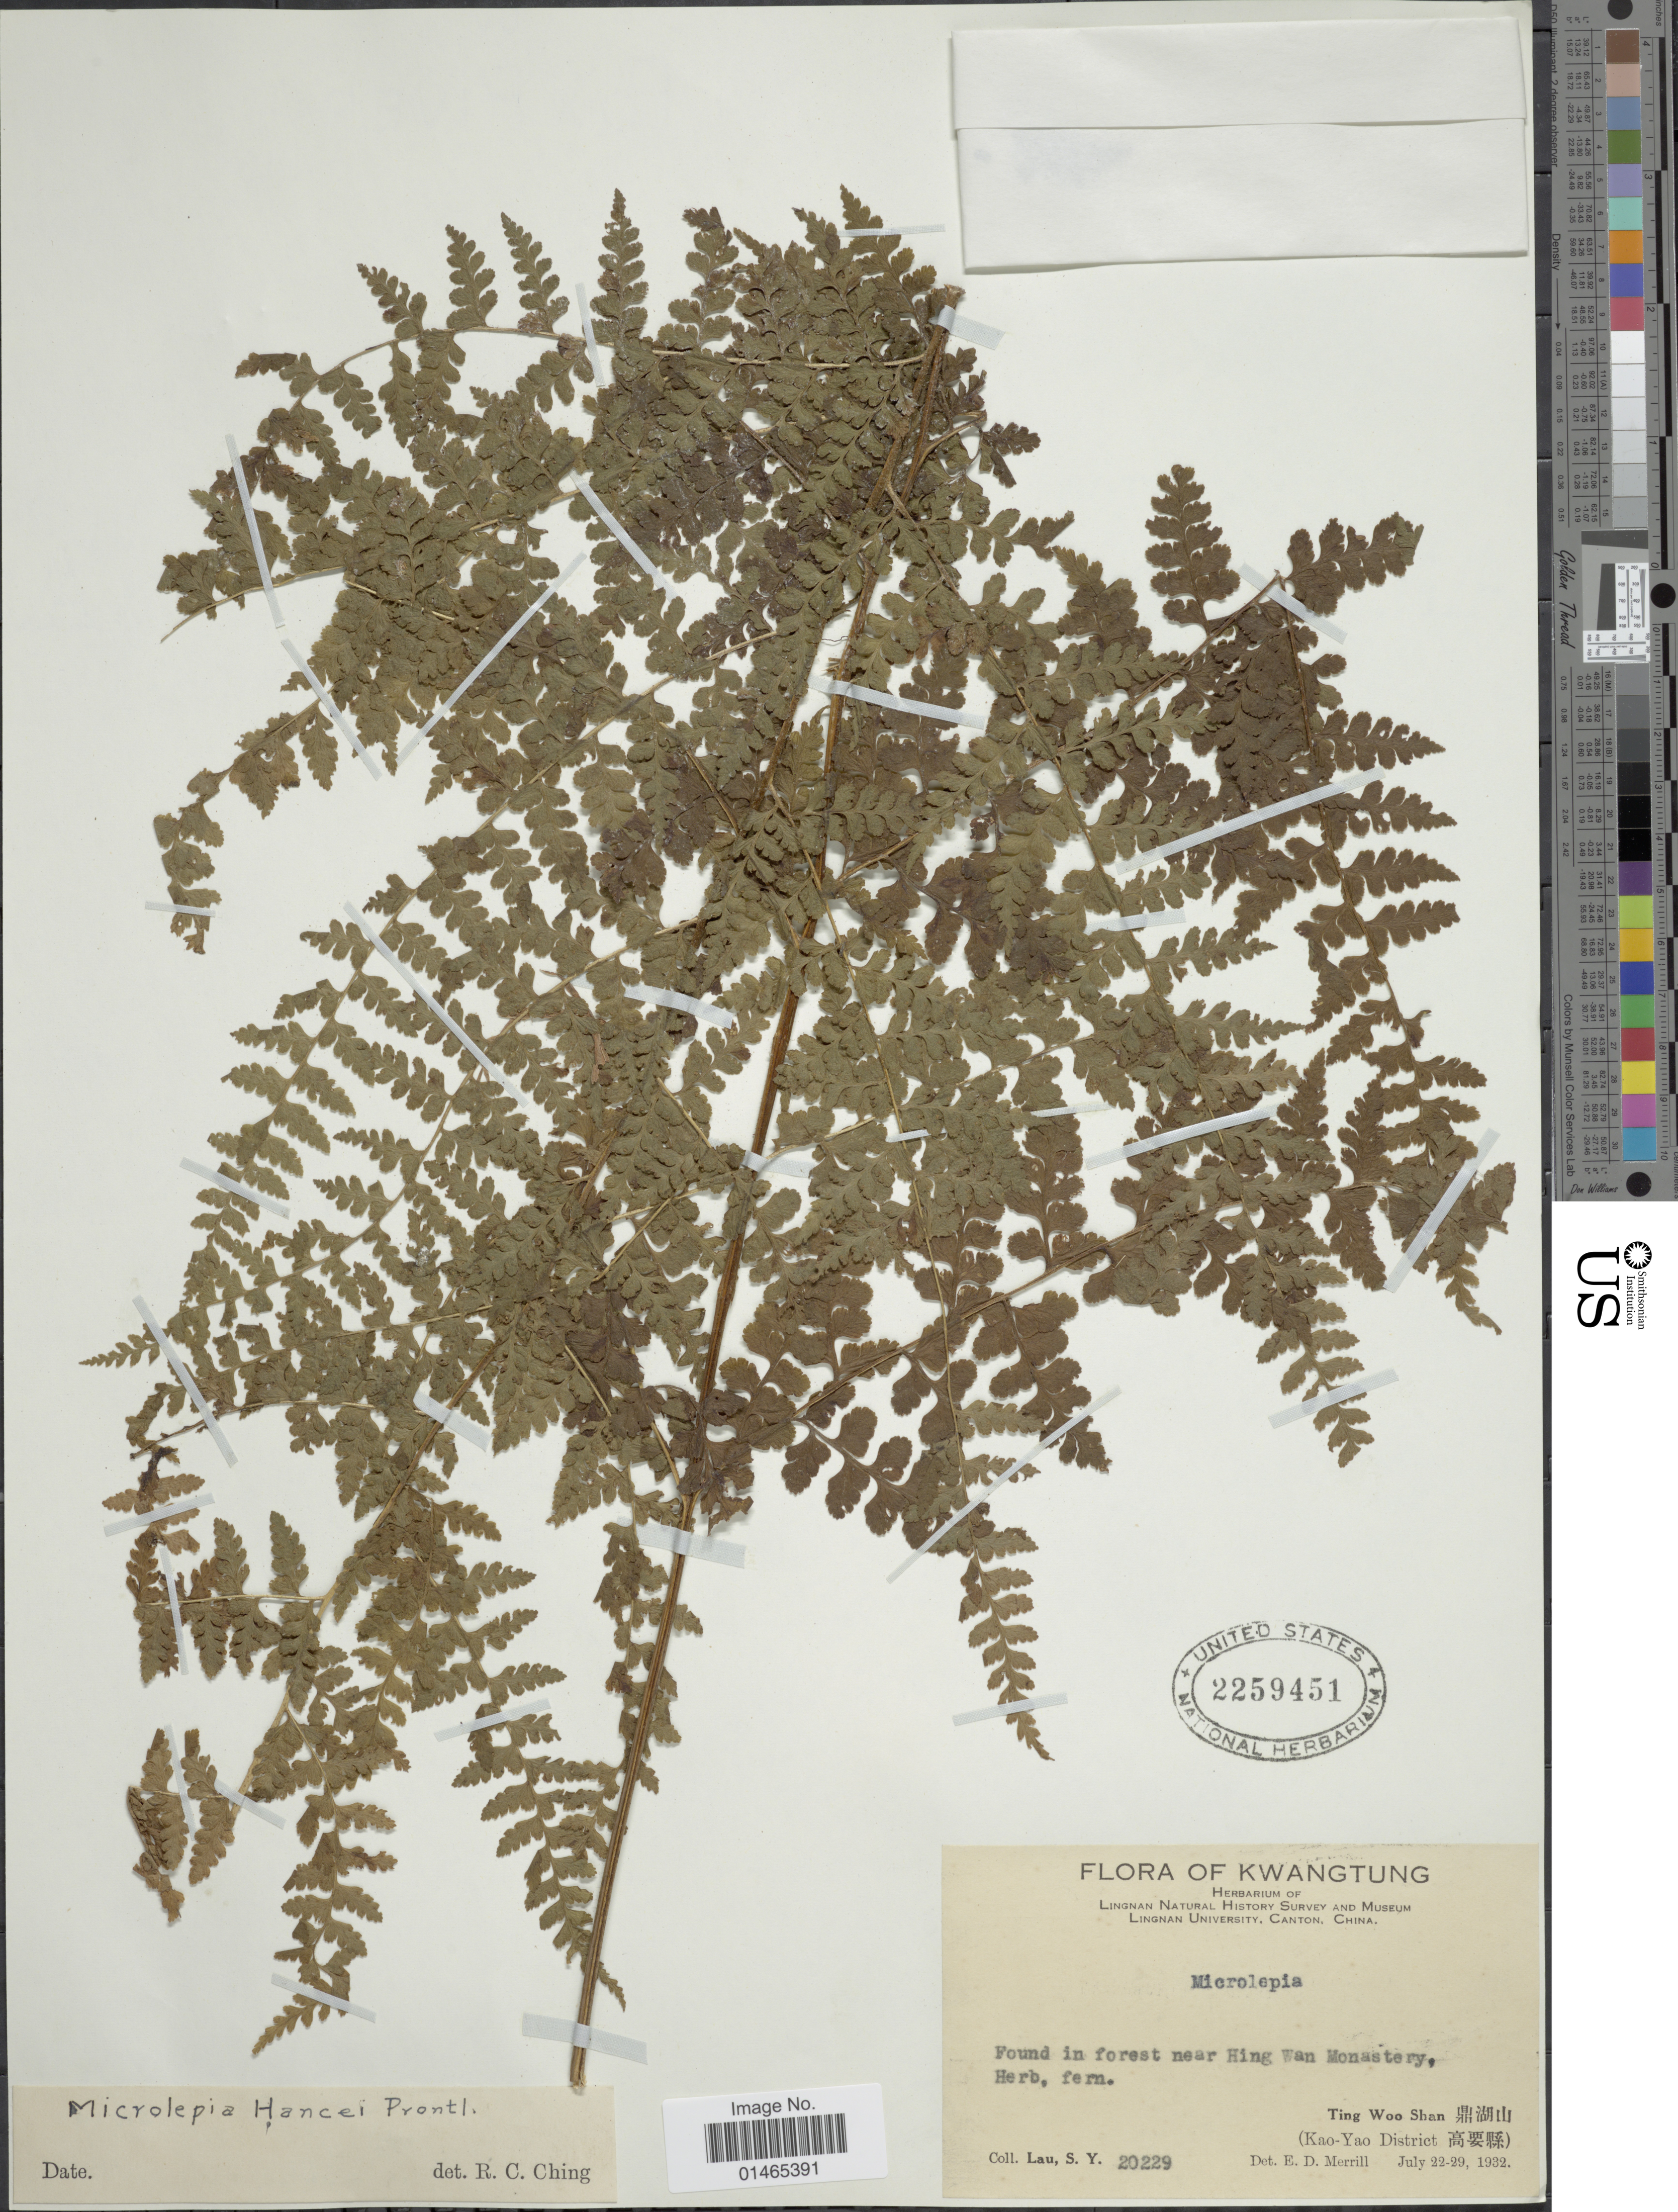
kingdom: Plantae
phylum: Tracheophyta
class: Polypodiopsida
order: Polypodiales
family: Dennstaedtiaceae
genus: Microlepia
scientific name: Microlepia hancei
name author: Prantl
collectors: S. Y. Lau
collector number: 20229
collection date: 1932-07-22/1932-07-29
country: China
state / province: Guangdong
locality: Kwangtung, Kao-Yao District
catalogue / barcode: US 2259451